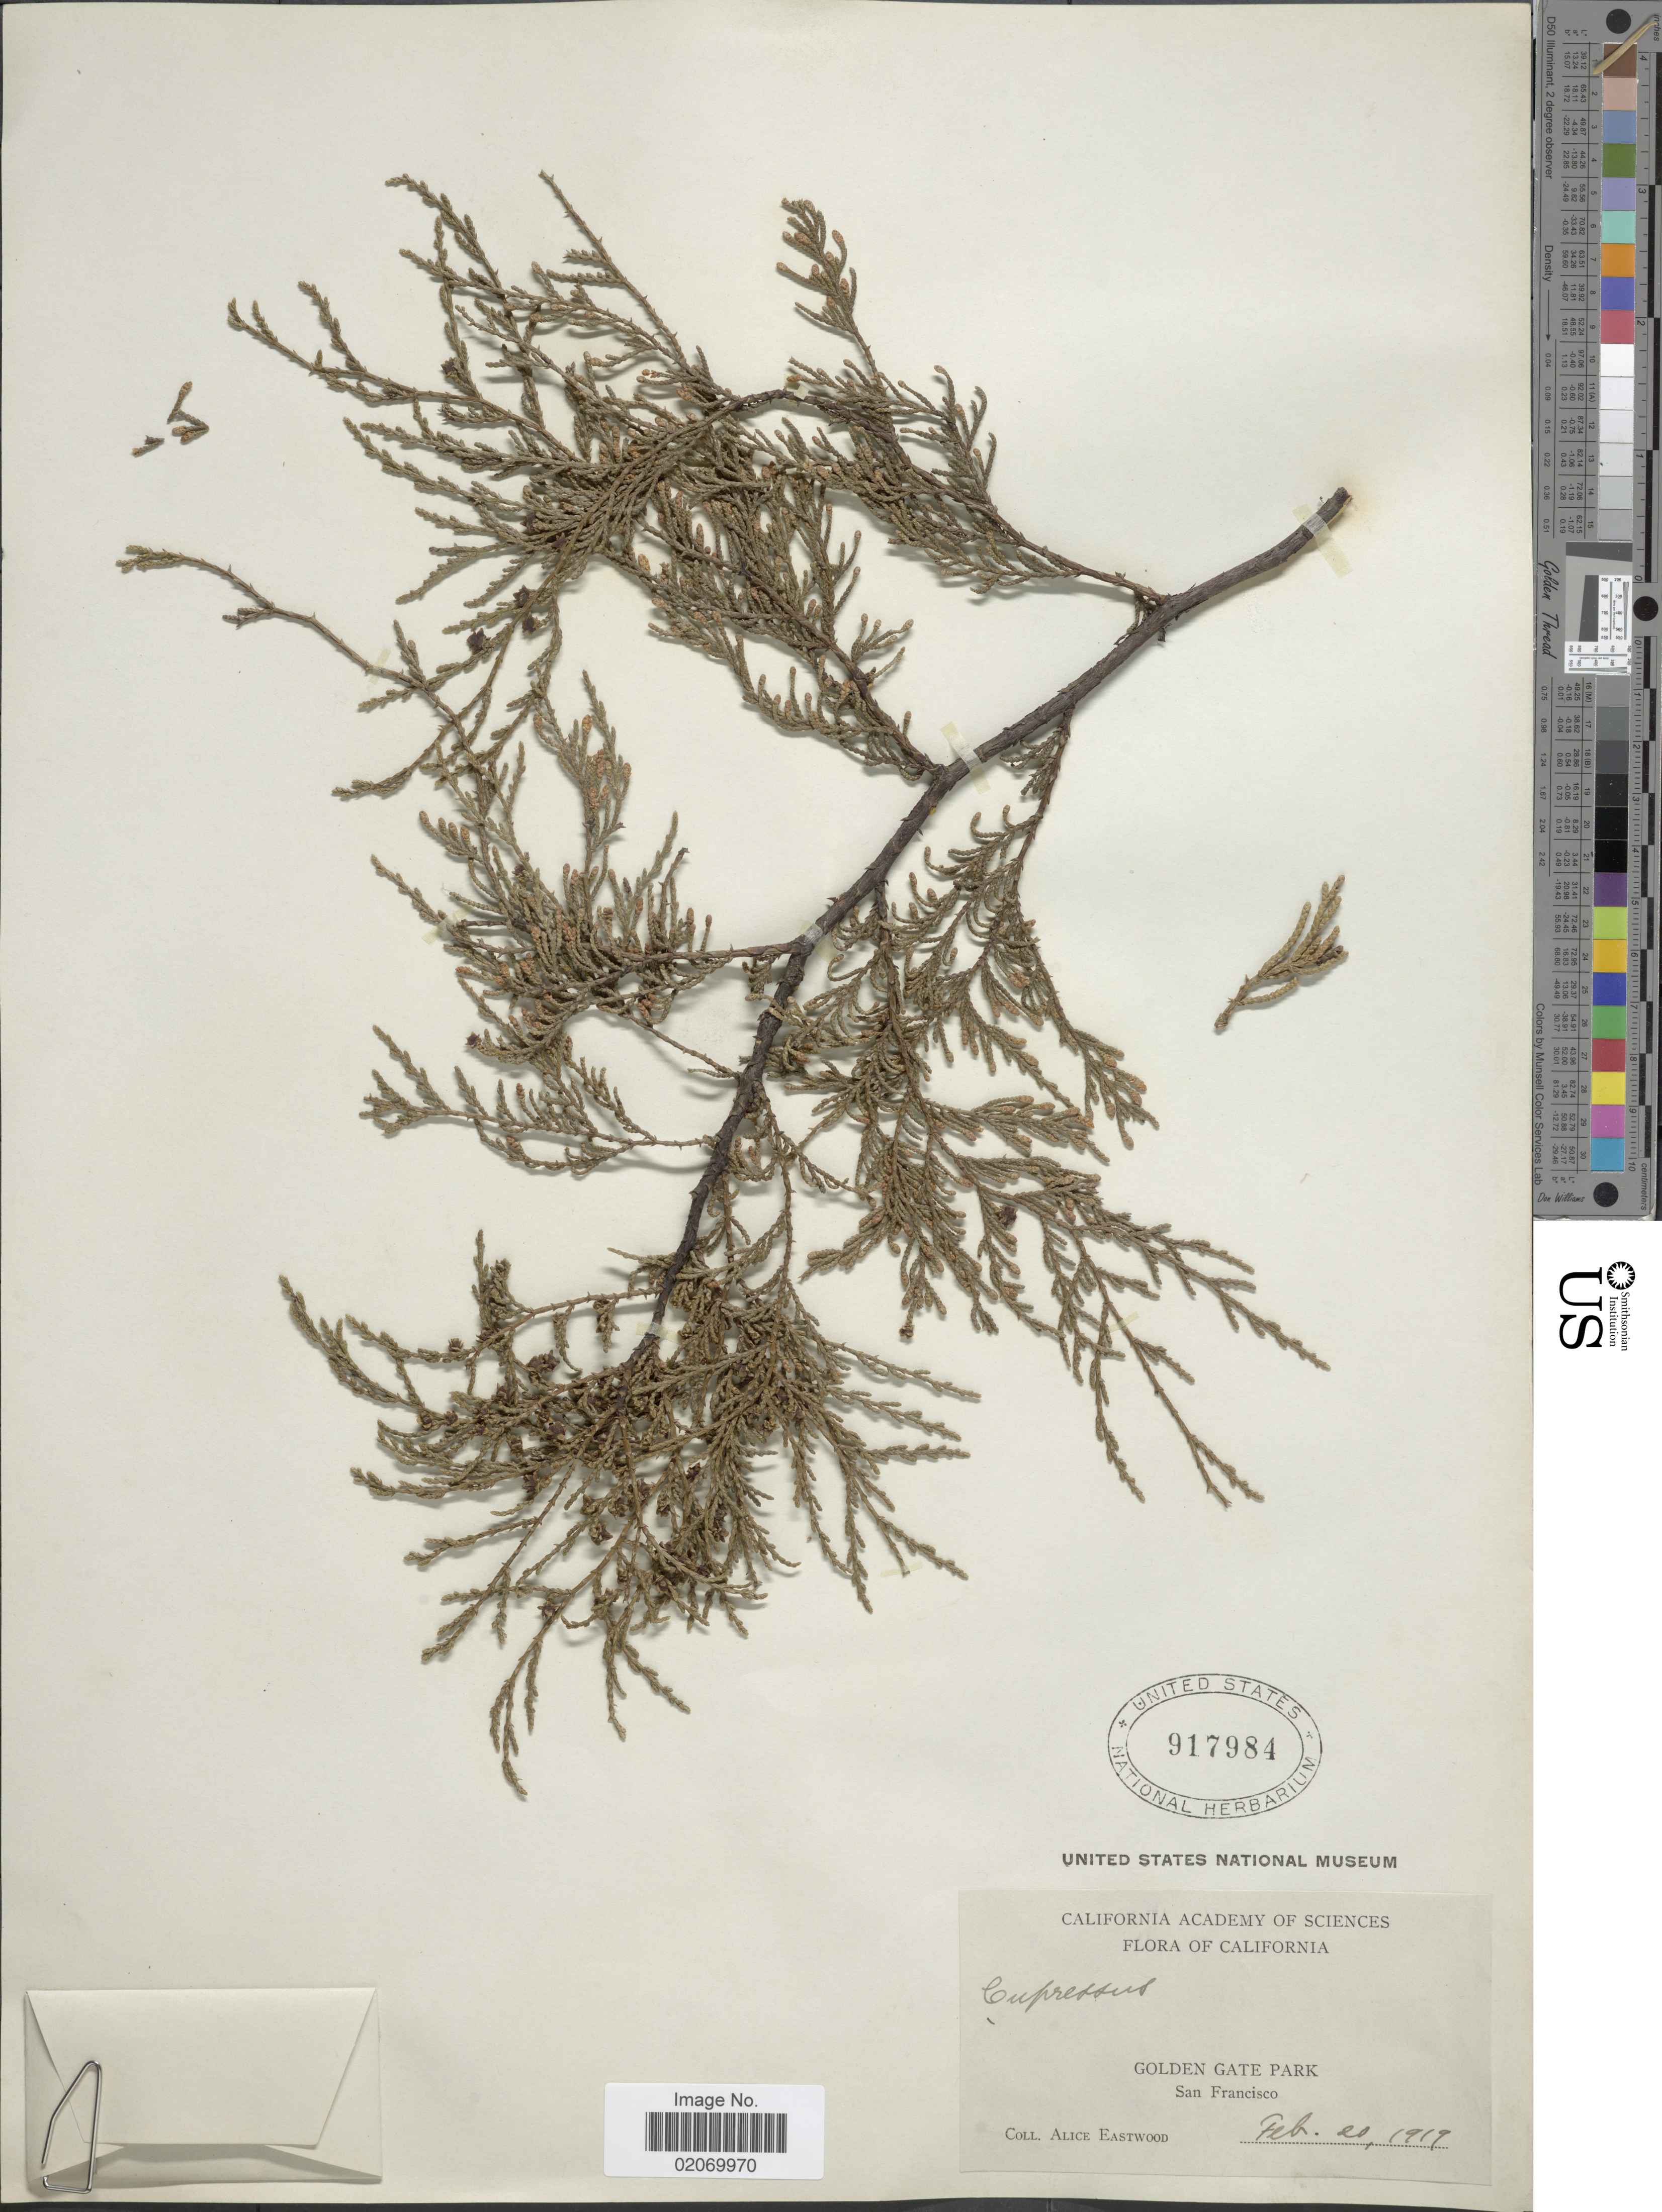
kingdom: Plantae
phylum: Tracheophyta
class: Pinopsida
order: Pinales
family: Cupressaceae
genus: Hesperocyparis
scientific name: Hesperocyparis sp.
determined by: (US) Smithsonian Institution - National Museum of Natural History - Department of Botany (UNITED STATES)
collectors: A. Eastwood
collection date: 1919-02-20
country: United States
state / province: California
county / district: San Francisco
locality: Golden Gate Park, San Francisco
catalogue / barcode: US 917984